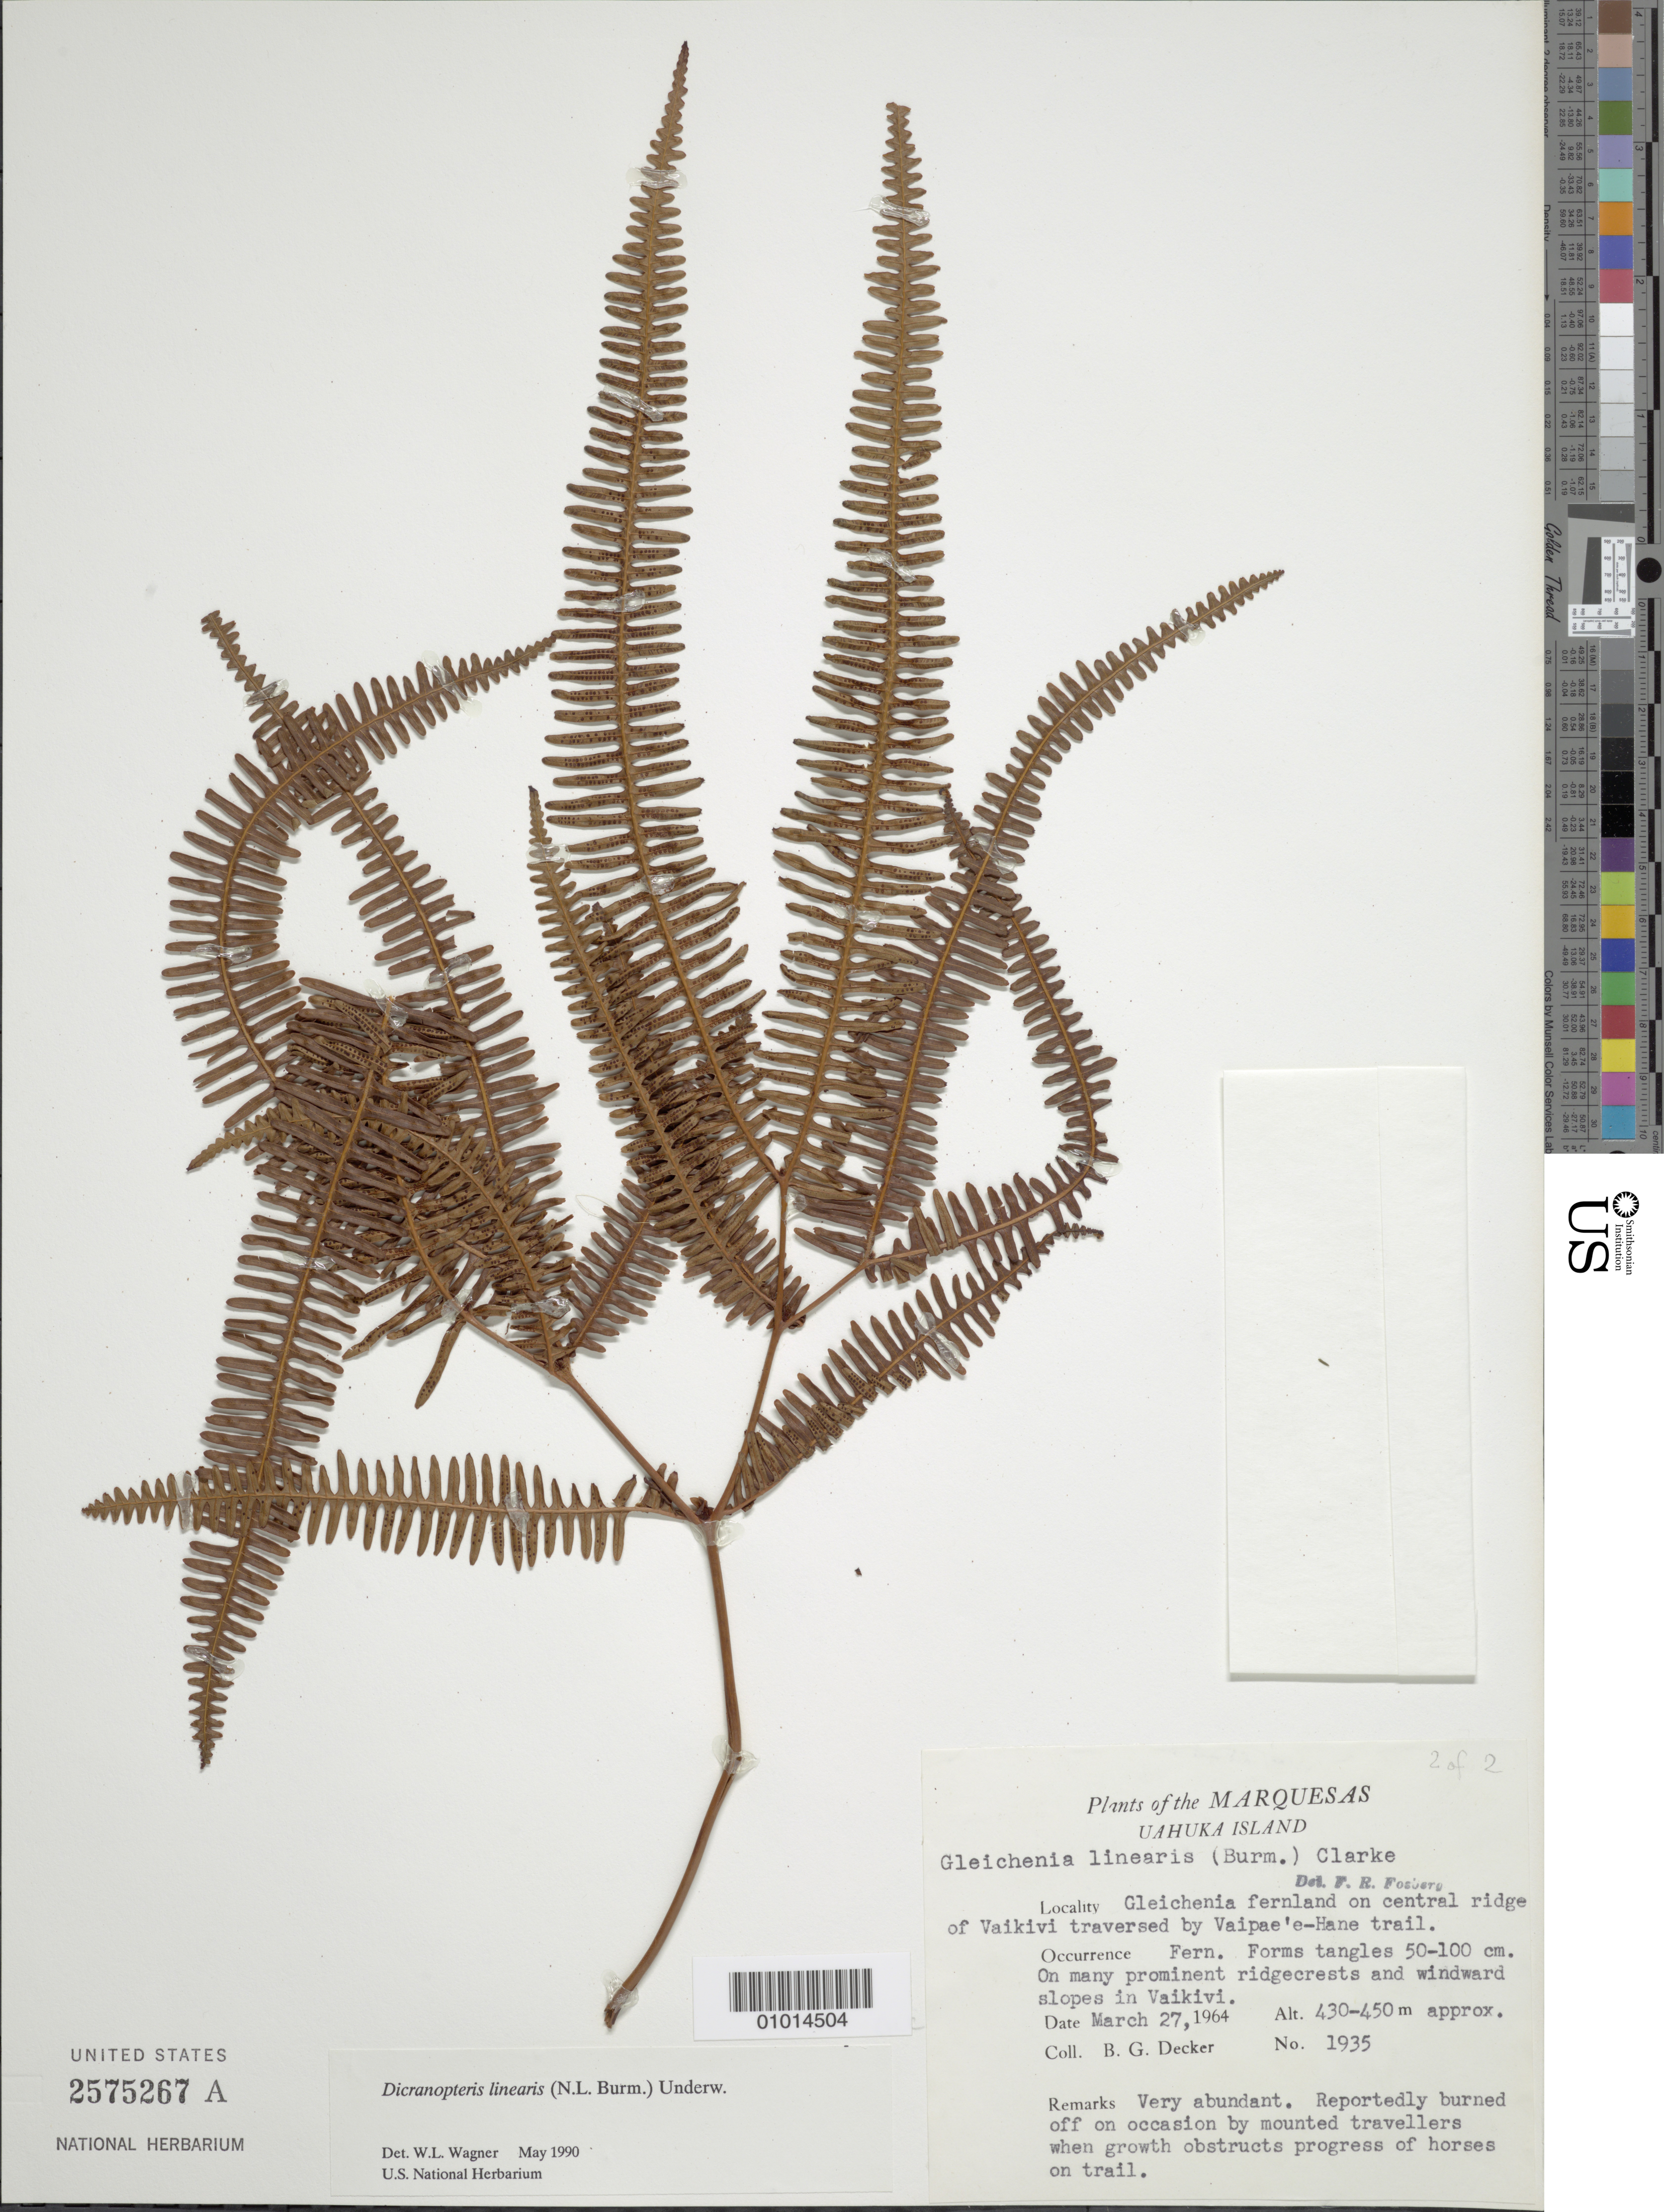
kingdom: Plantae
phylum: Tracheophyta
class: Polypodiopsida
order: Gleicheniales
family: Gleicheniaceae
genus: Dicranopteris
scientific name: Dicranopteris linearis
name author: (Burm. f.) Underw.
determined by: Wagner, W. L., (BOT), Smithsonian Institution - National Museum of Natural History (UNITED STATES)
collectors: B. G. Decker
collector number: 1935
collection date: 1964-03-27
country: French Polynesia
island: Ua Huka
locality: Central ridge of Vaikivi traversed by Vaipae'e-Hane Trail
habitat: On prominent ridgecrests and windward slopes of Vaikivi; burned off on occasion by mounted travelers when growth obstructs progress of horses on trail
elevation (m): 430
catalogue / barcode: US 2575267